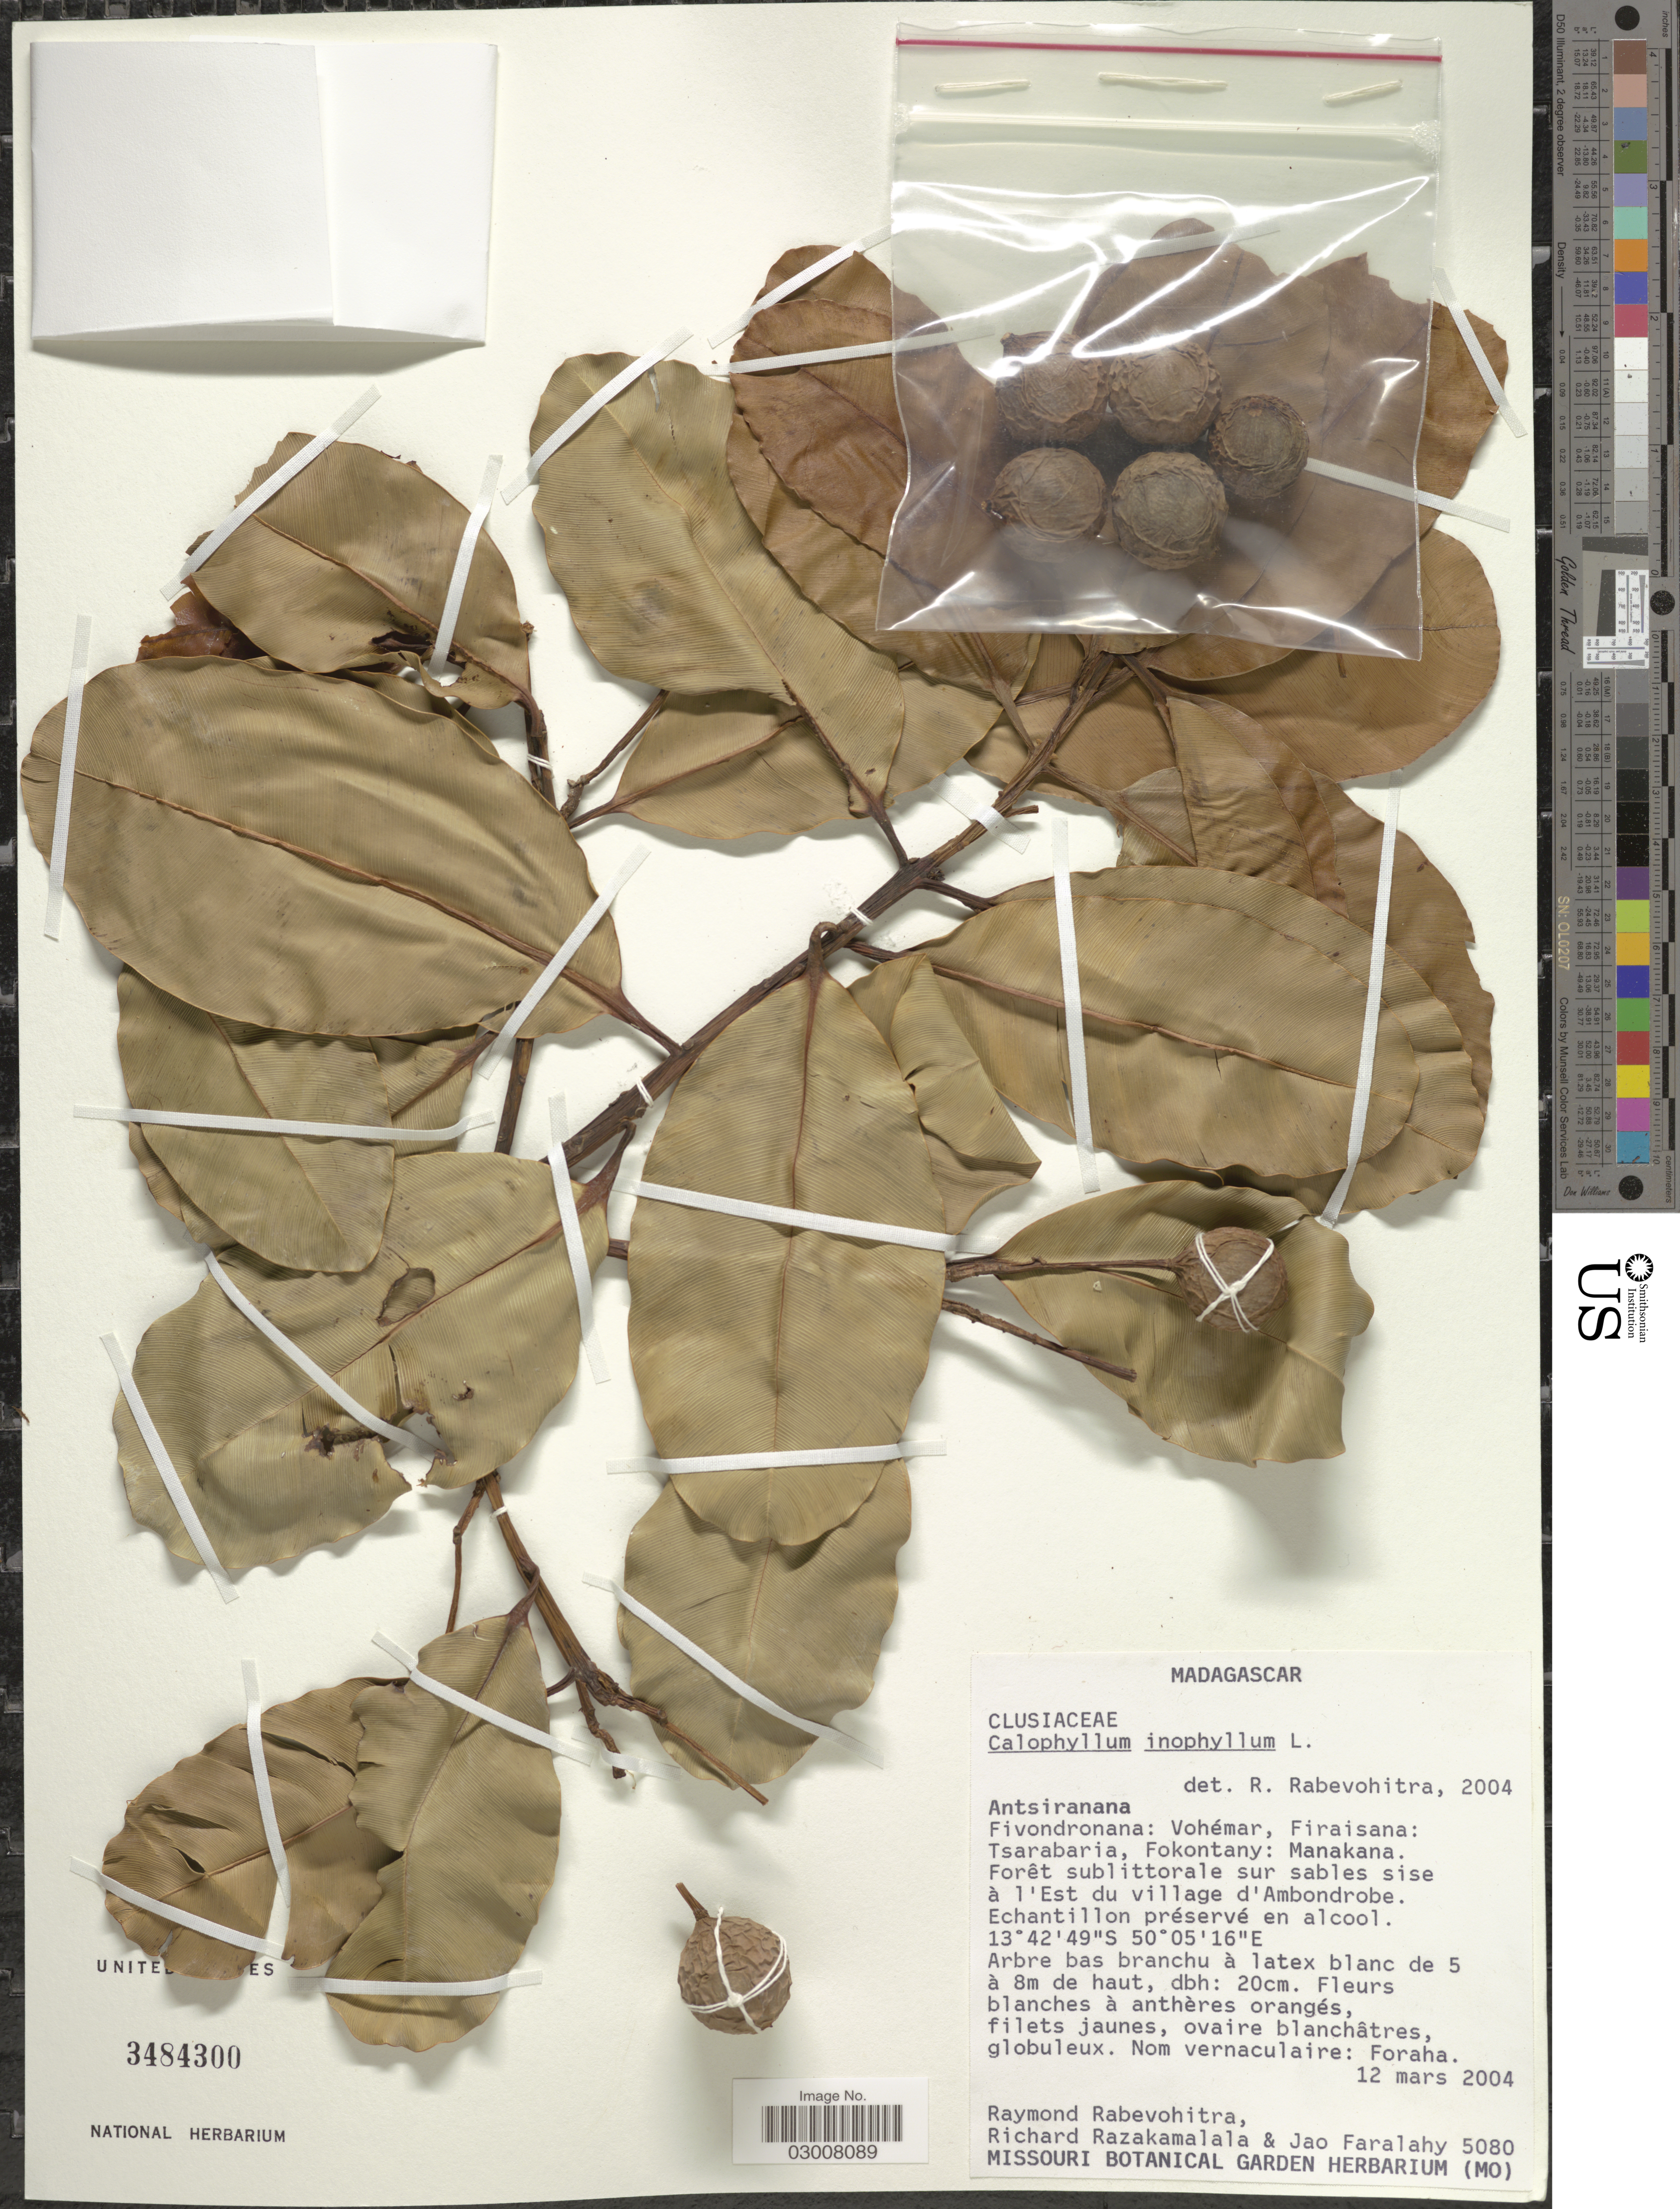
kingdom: Plantae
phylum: Tracheophyta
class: Magnoliopsida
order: Malpighiales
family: Calophyllaceae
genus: Calophyllum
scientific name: Calophyllum inophyllum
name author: L.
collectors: R. Rabevohitra, R. Razakamalala & J. Faralahy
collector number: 5080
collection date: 2004-03-12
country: Madagascar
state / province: Sava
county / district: Vohémar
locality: Fivondronana: Vohémar, Firaisana: Tsarabaria, Fokontany: Manakana.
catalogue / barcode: US 3484300